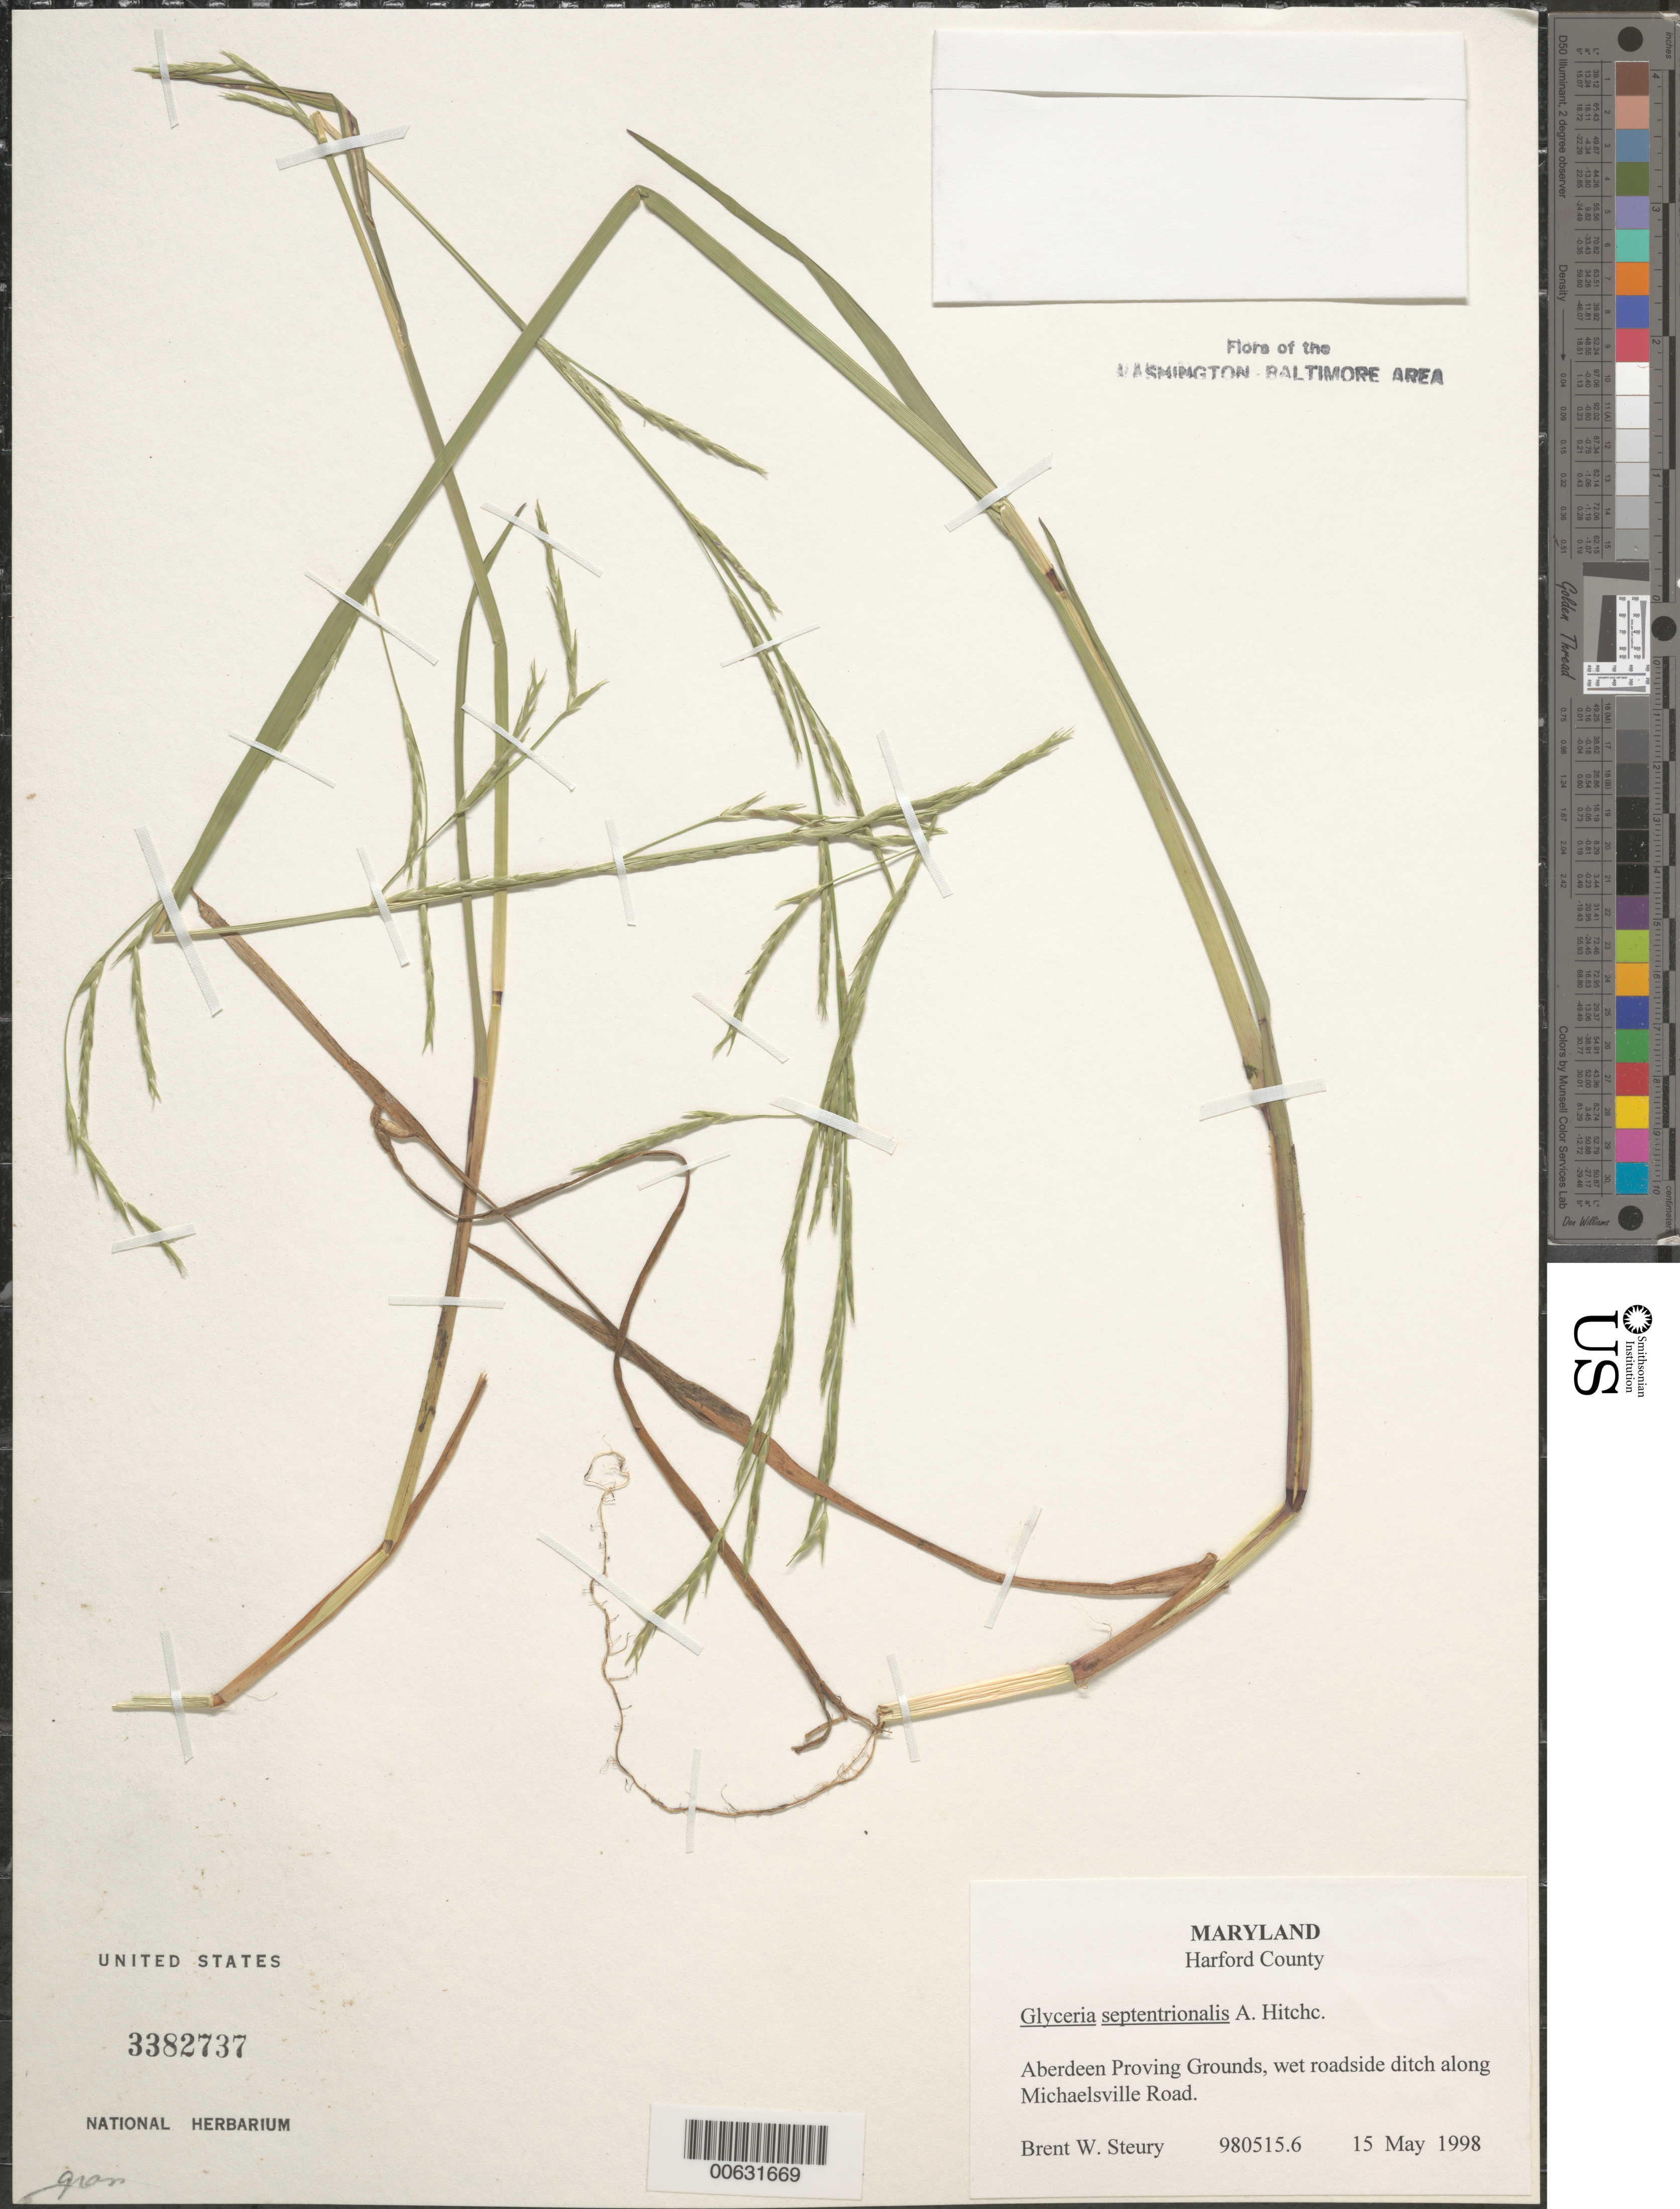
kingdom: Plantae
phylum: Tracheophyta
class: Liliopsida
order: Poales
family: Poaceae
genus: Glyceria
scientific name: Glyceria septentrionalis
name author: Hitchc.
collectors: B. Steury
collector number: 980515.6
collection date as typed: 15 May 1998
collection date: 1998-05-15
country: United States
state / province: Maryland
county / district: Harford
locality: Aberdeen Proving Grounds, along Michaelsville Road.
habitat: Wet roadside ditch.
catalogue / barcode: US 3382737